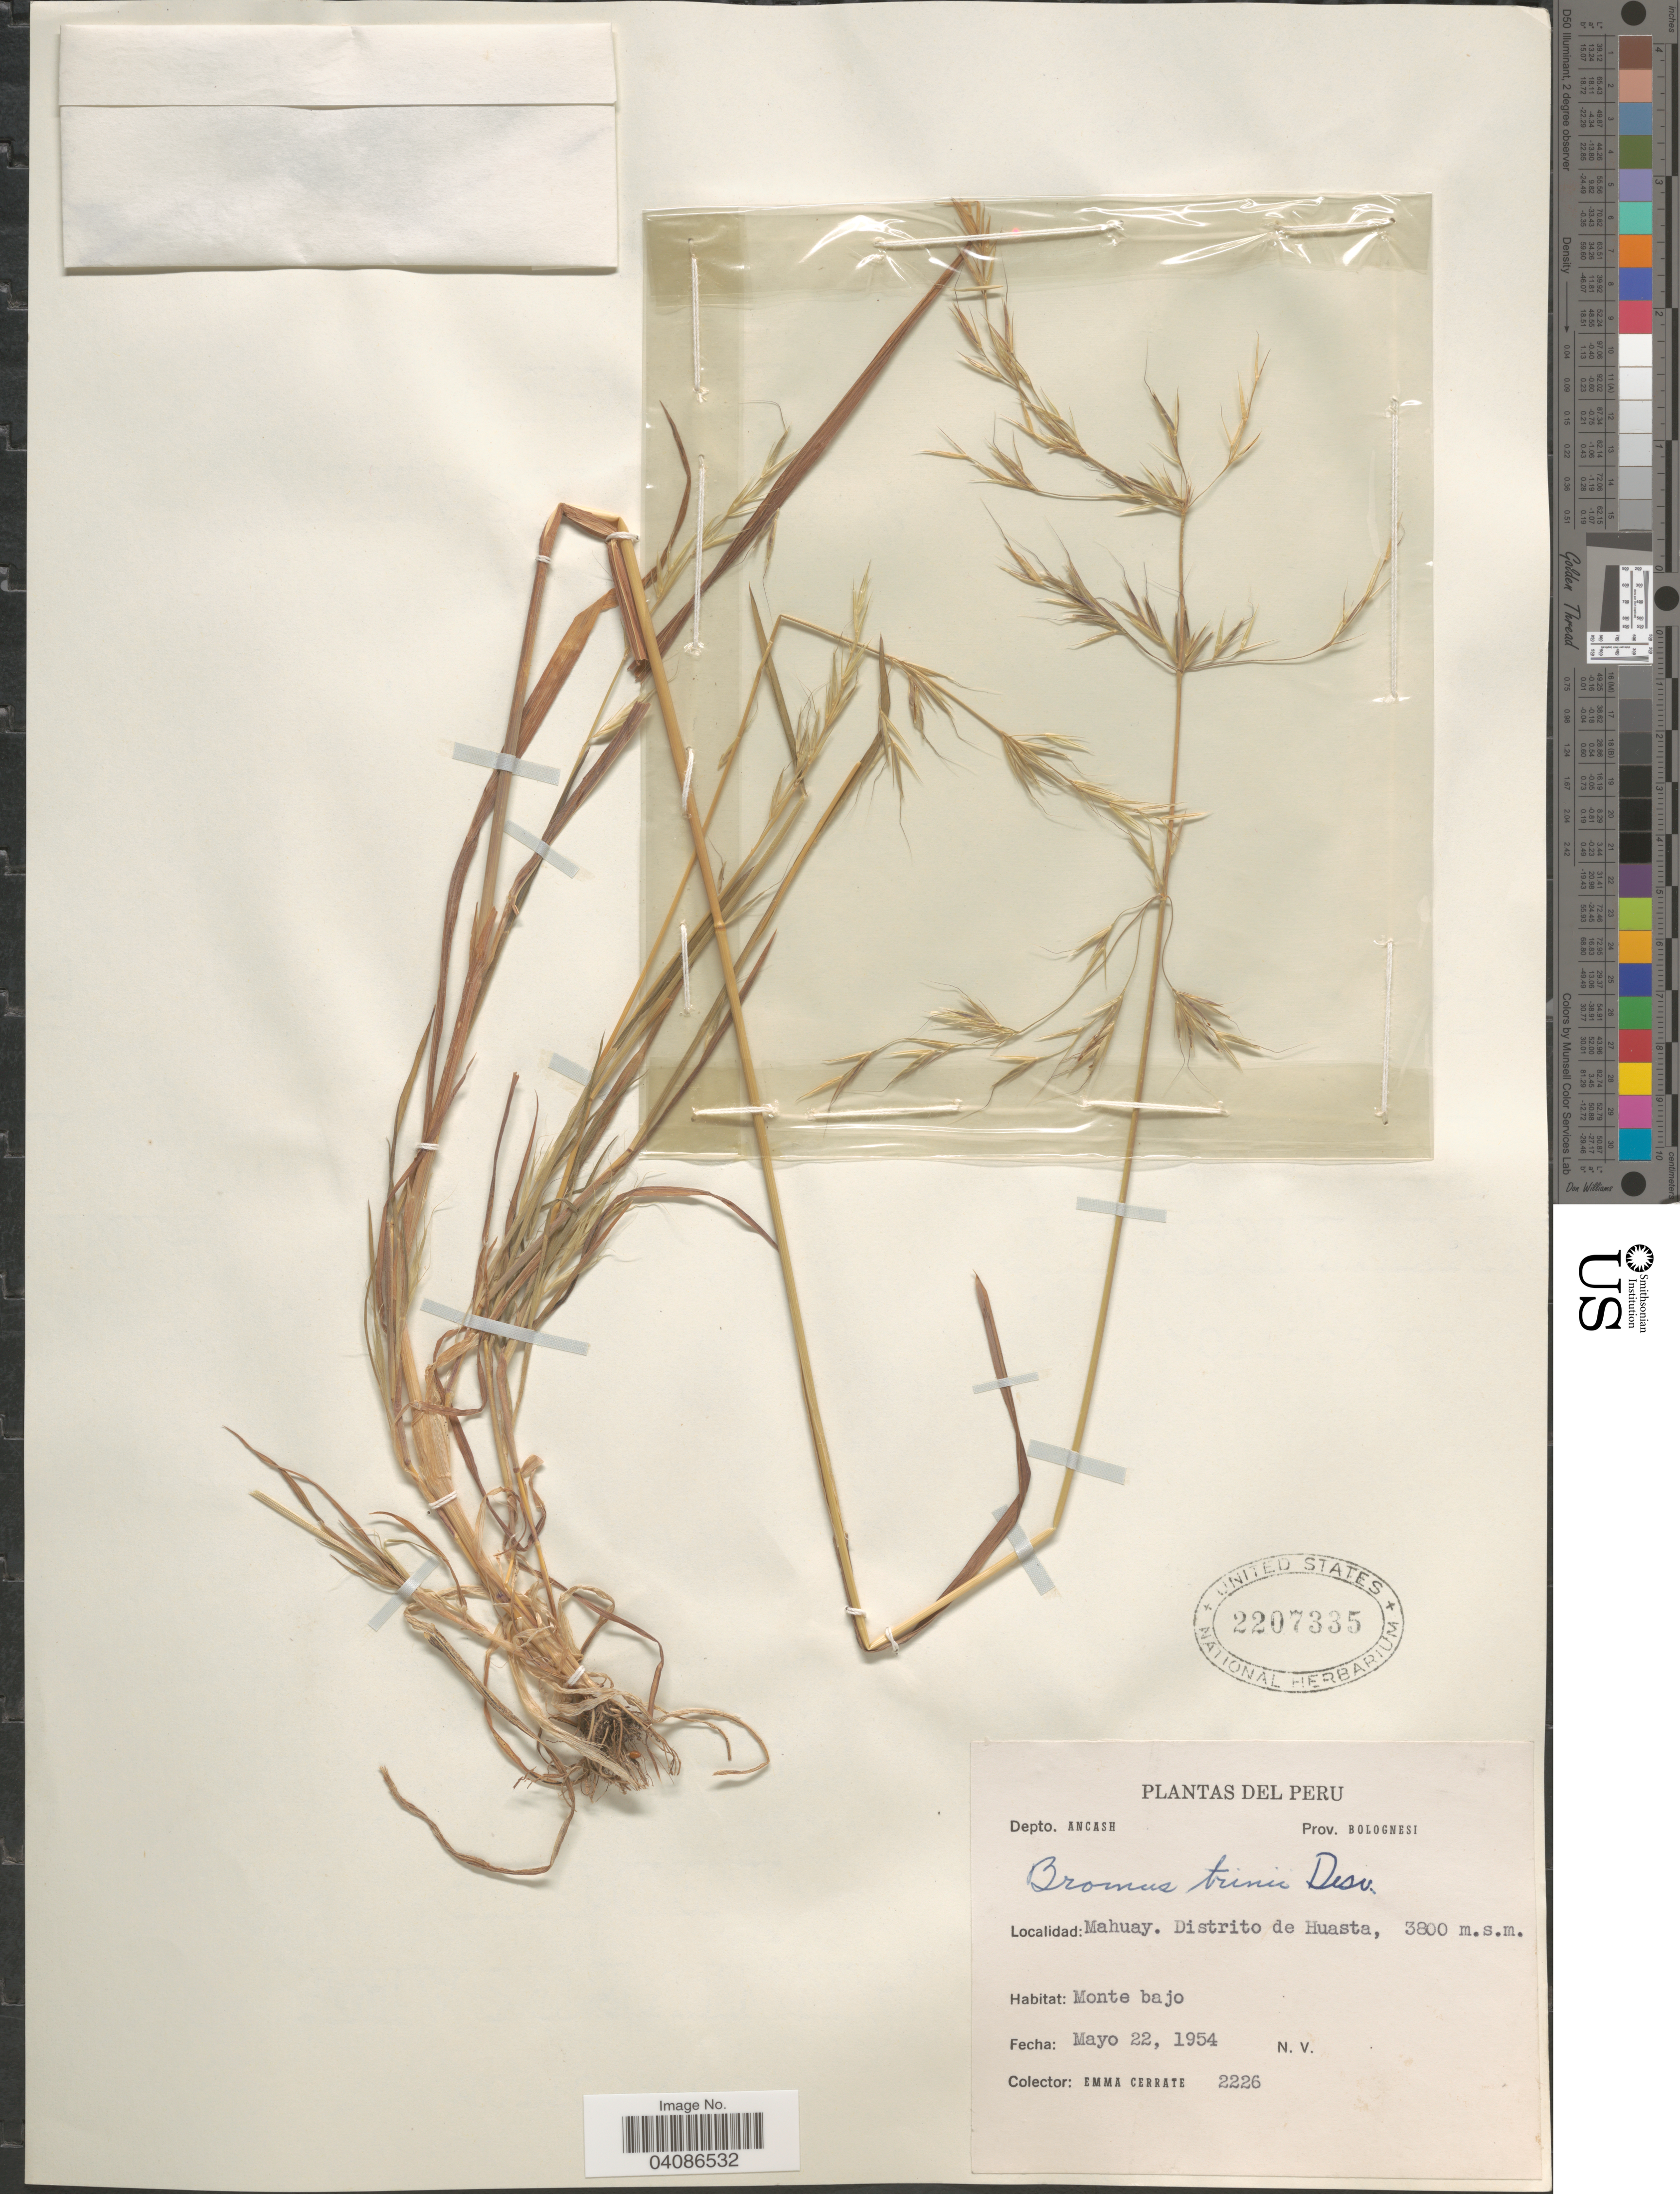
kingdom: Plantae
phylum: Tracheophyta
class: Liliopsida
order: Poales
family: Poaceae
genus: Bromus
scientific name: Bromus berteroanus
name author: Colla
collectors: E. Cerrate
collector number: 2226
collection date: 1954-05-22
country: Peru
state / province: Ancash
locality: Depto. Ancash. Prov. Bolognesi. Mahuay. Distrito de Huasta.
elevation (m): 3800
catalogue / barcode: US 2207335